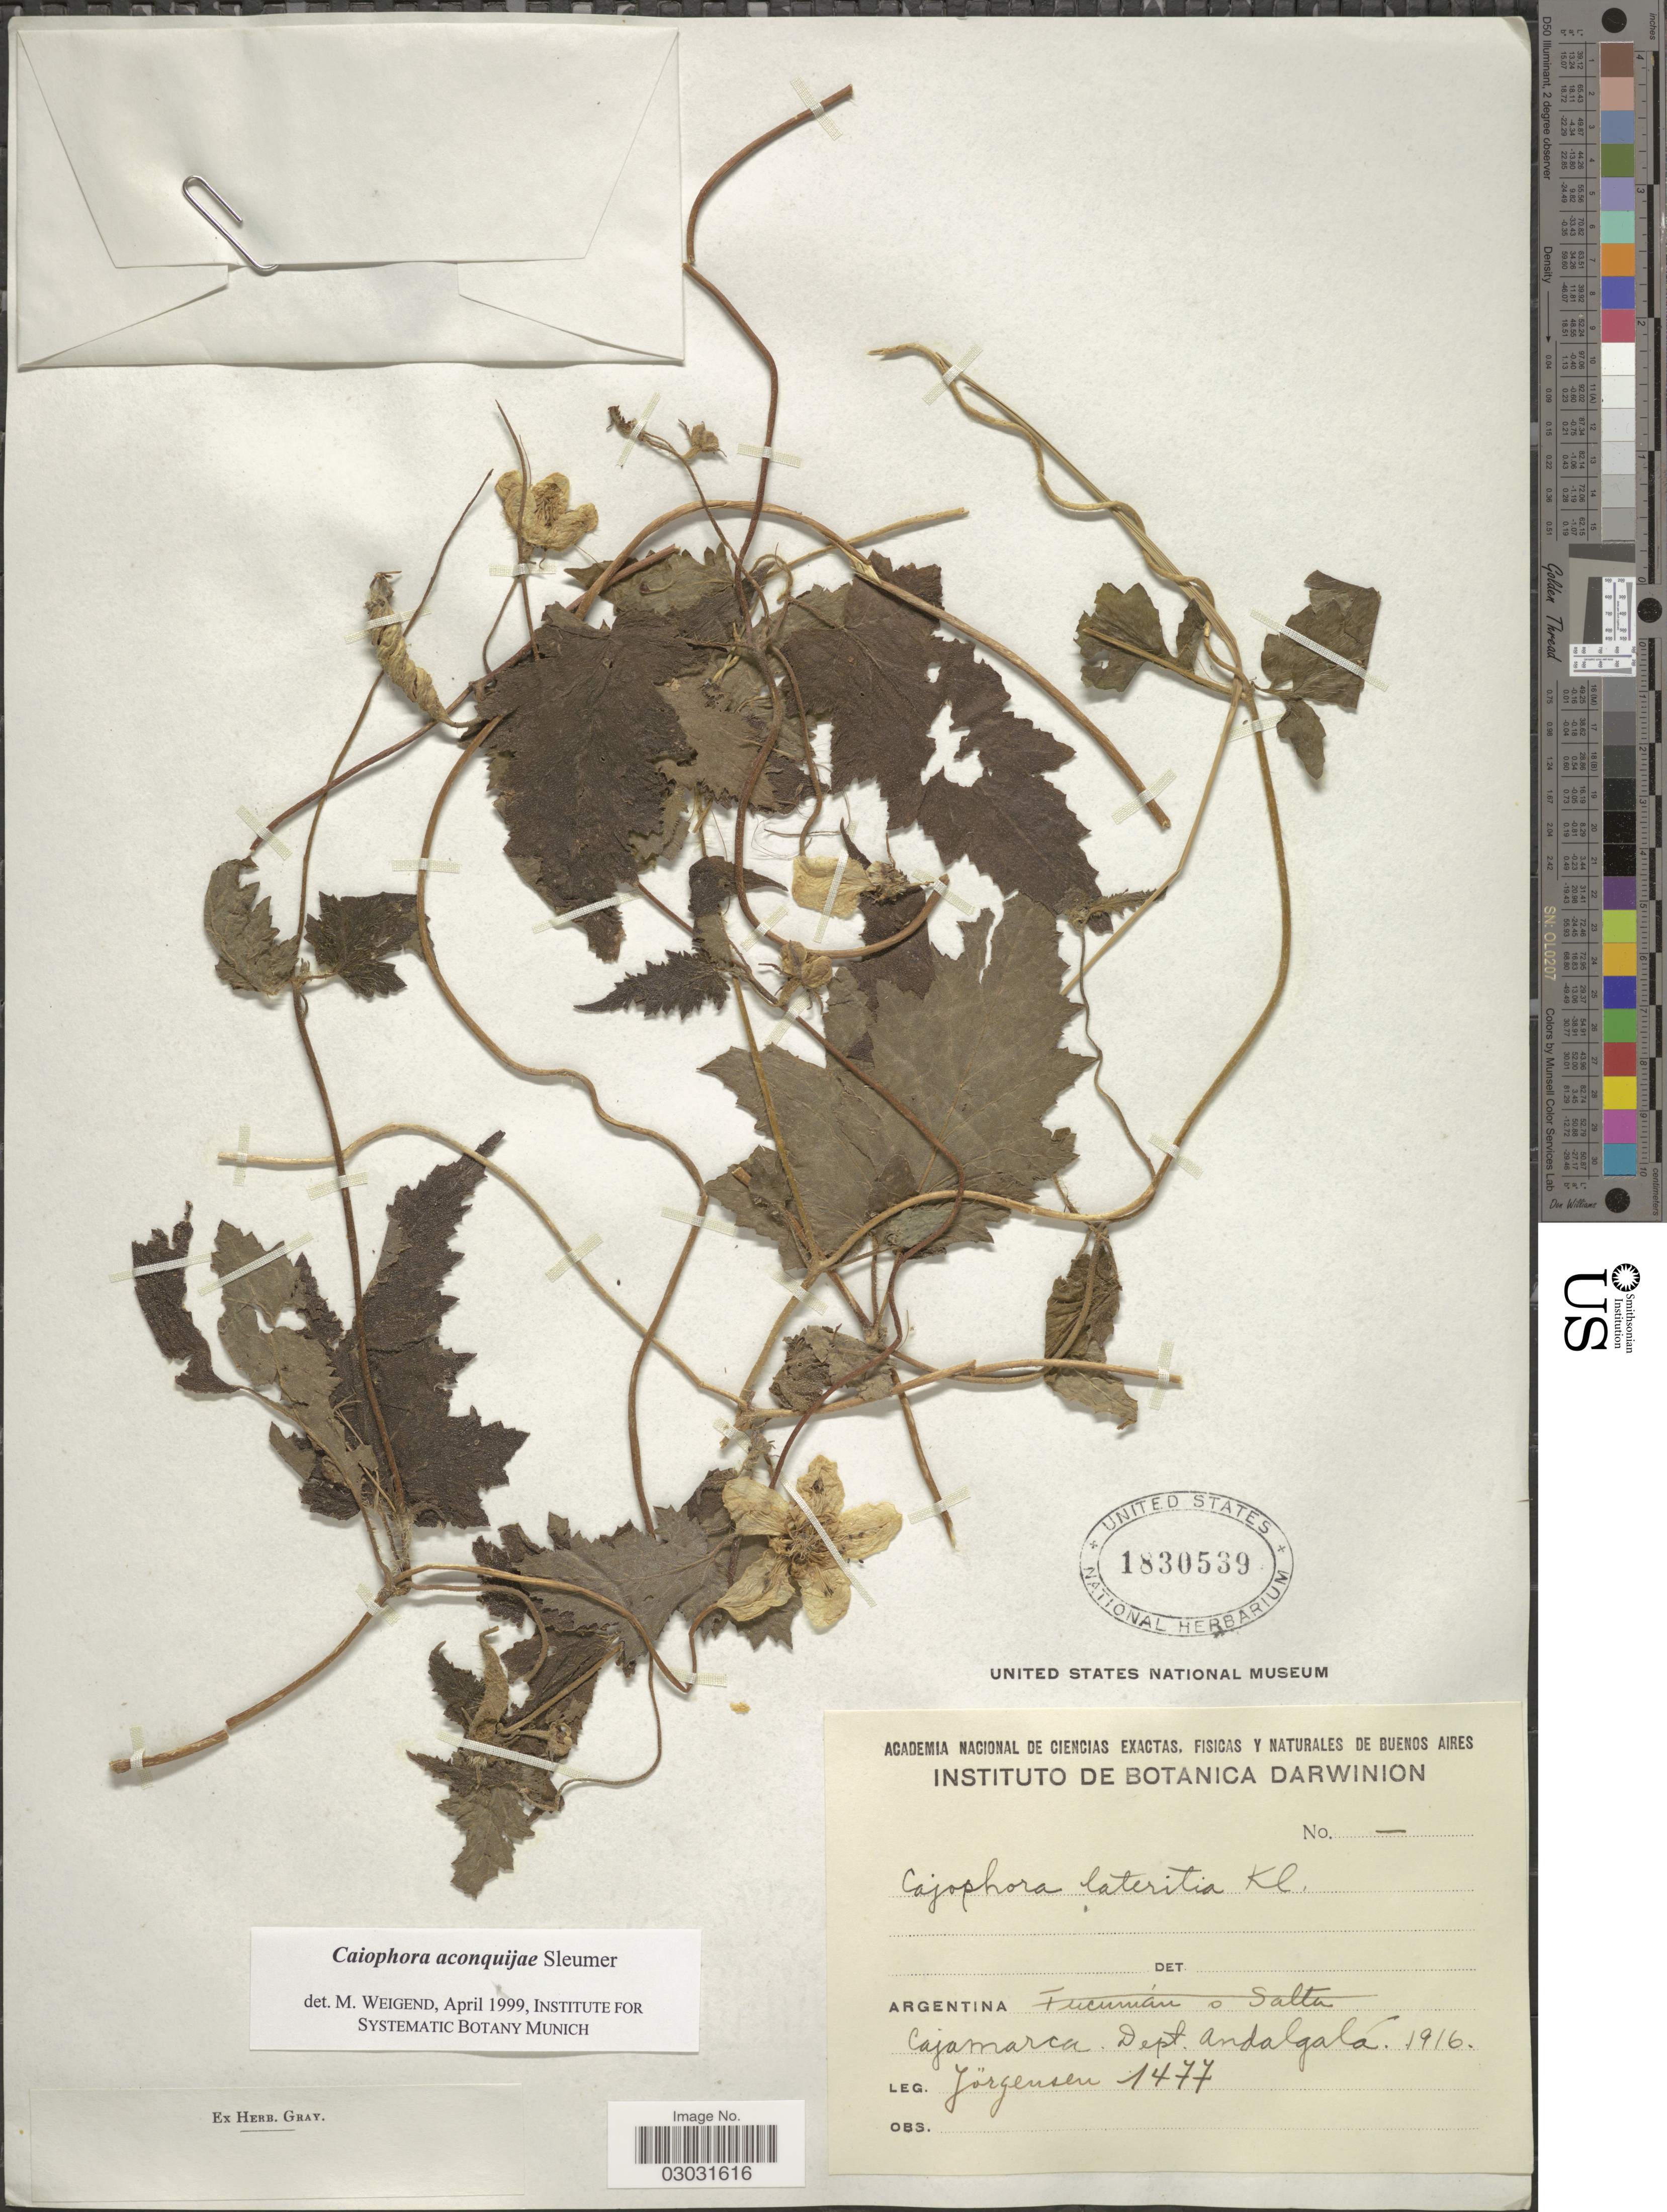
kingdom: Plantae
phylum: Tracheophyta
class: Magnoliopsida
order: Cornales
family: Loasaceae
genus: Caiophora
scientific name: Caiophora aconquijae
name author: Sleumer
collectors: Jorgensen, --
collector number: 1477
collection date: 1916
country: Peru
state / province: Cajamarca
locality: Dept. Andalgalá.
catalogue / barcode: US 1830539